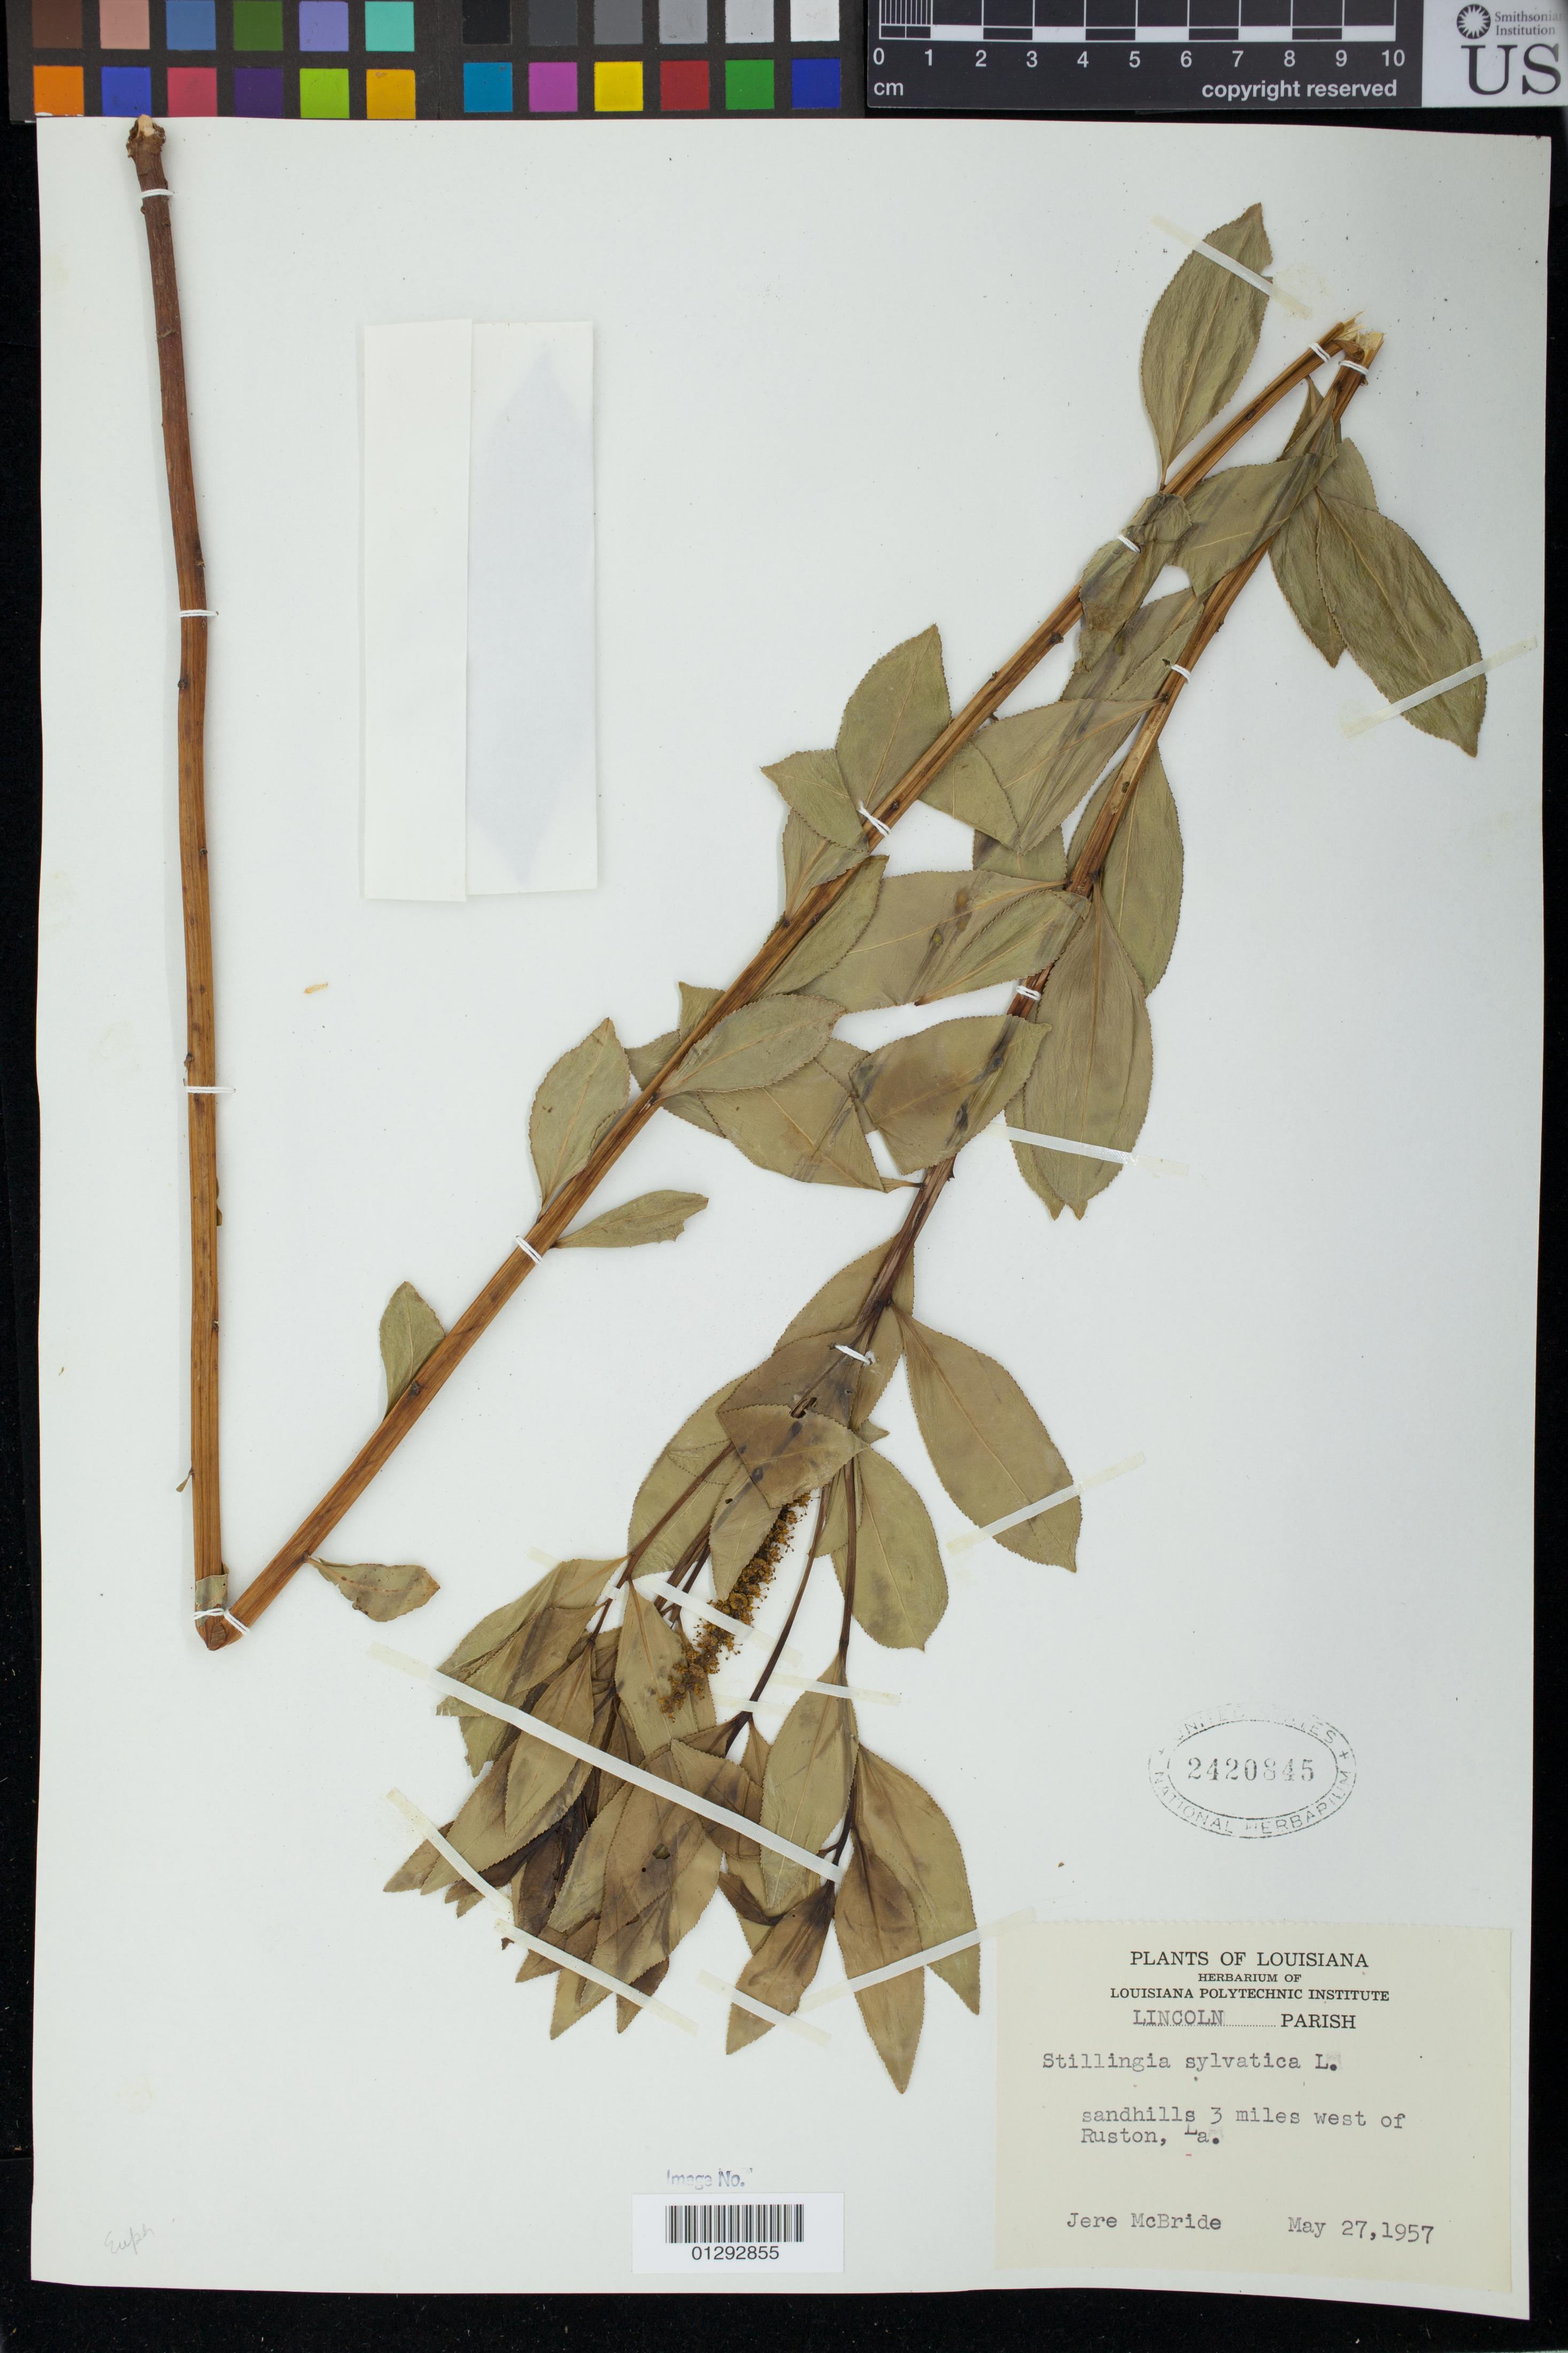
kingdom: Plantae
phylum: Tracheophyta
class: Magnoliopsida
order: Malpighiales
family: Euphorbiaceae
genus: Stillingia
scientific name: Stillingia sylvatica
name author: L.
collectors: J. Mcbride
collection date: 1957-05-27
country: United States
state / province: Louisiana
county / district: Lincoln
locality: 3 miles west of Ruston.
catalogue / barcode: US 2420845